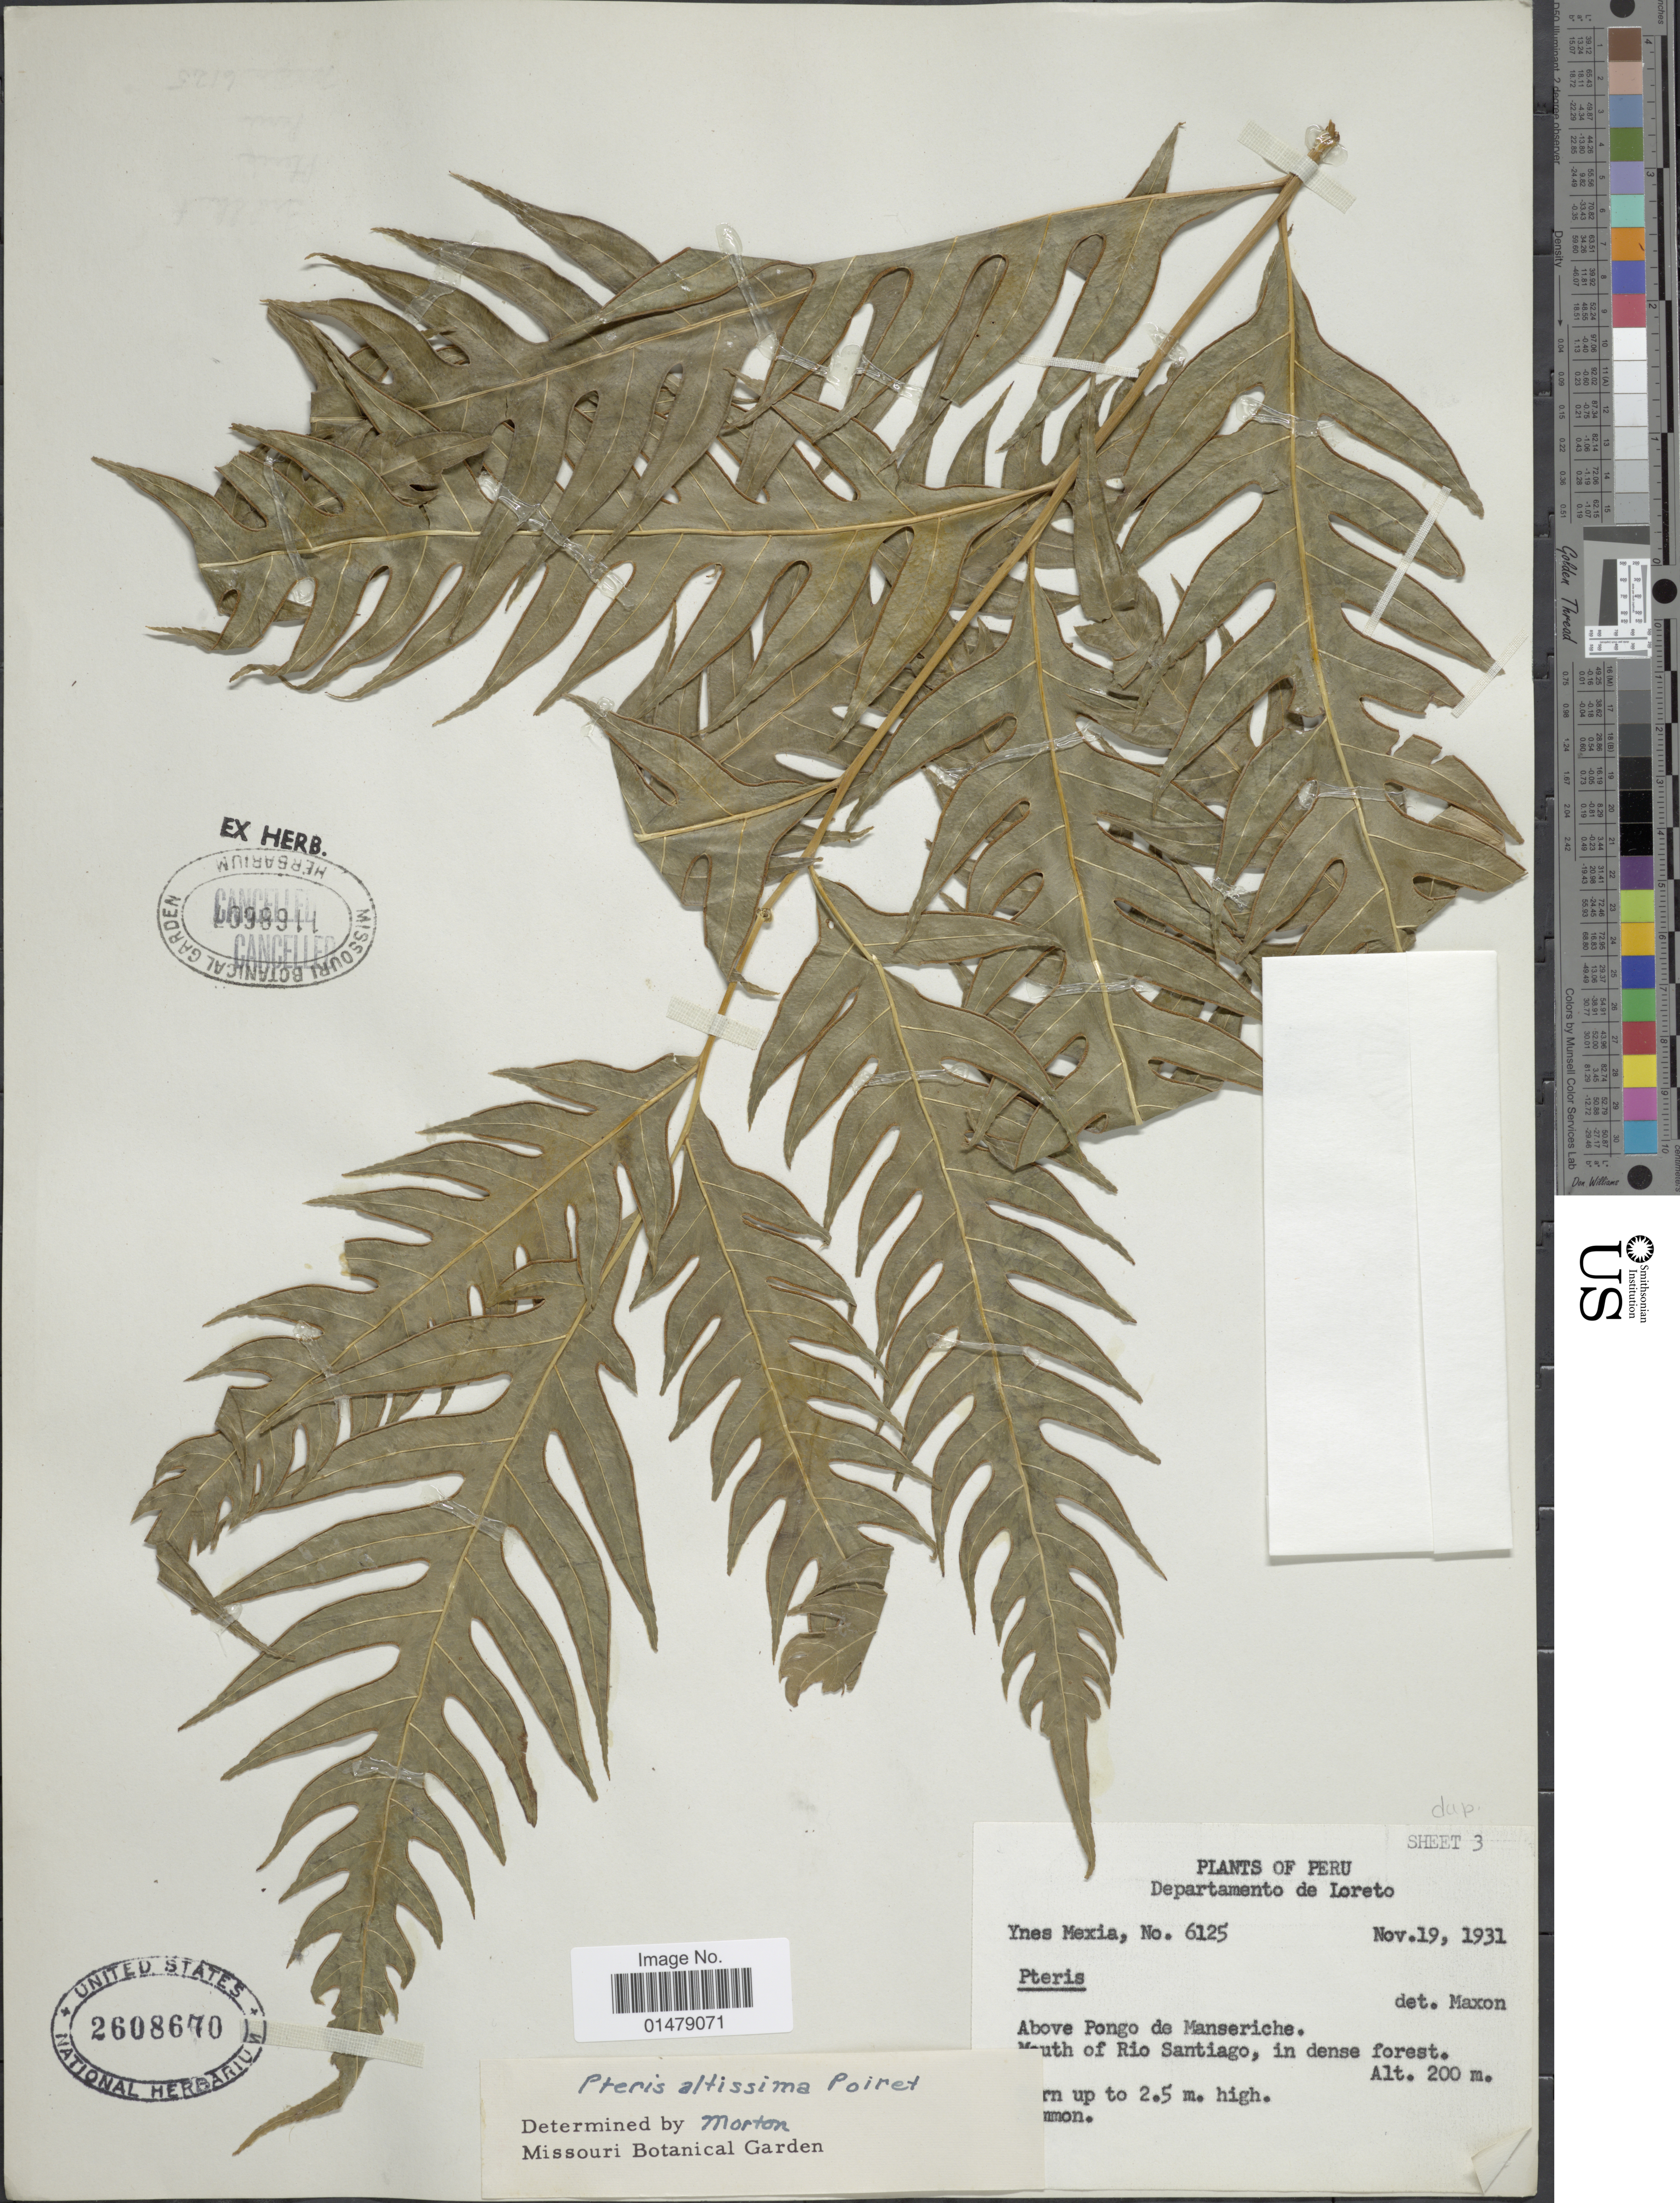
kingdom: Plantae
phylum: Tracheophyta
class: Polypodiopsida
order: Polypodiales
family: Pteridaceae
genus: Pteris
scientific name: Pteris altissima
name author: Poir.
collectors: Y. Mexia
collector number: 6125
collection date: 1931-11-19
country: Peru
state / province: Loreto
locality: Departamento de Loreto. Above Pongo de Manseriche. Mouth of Rio Santiago.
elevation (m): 200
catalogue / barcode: US 2608670